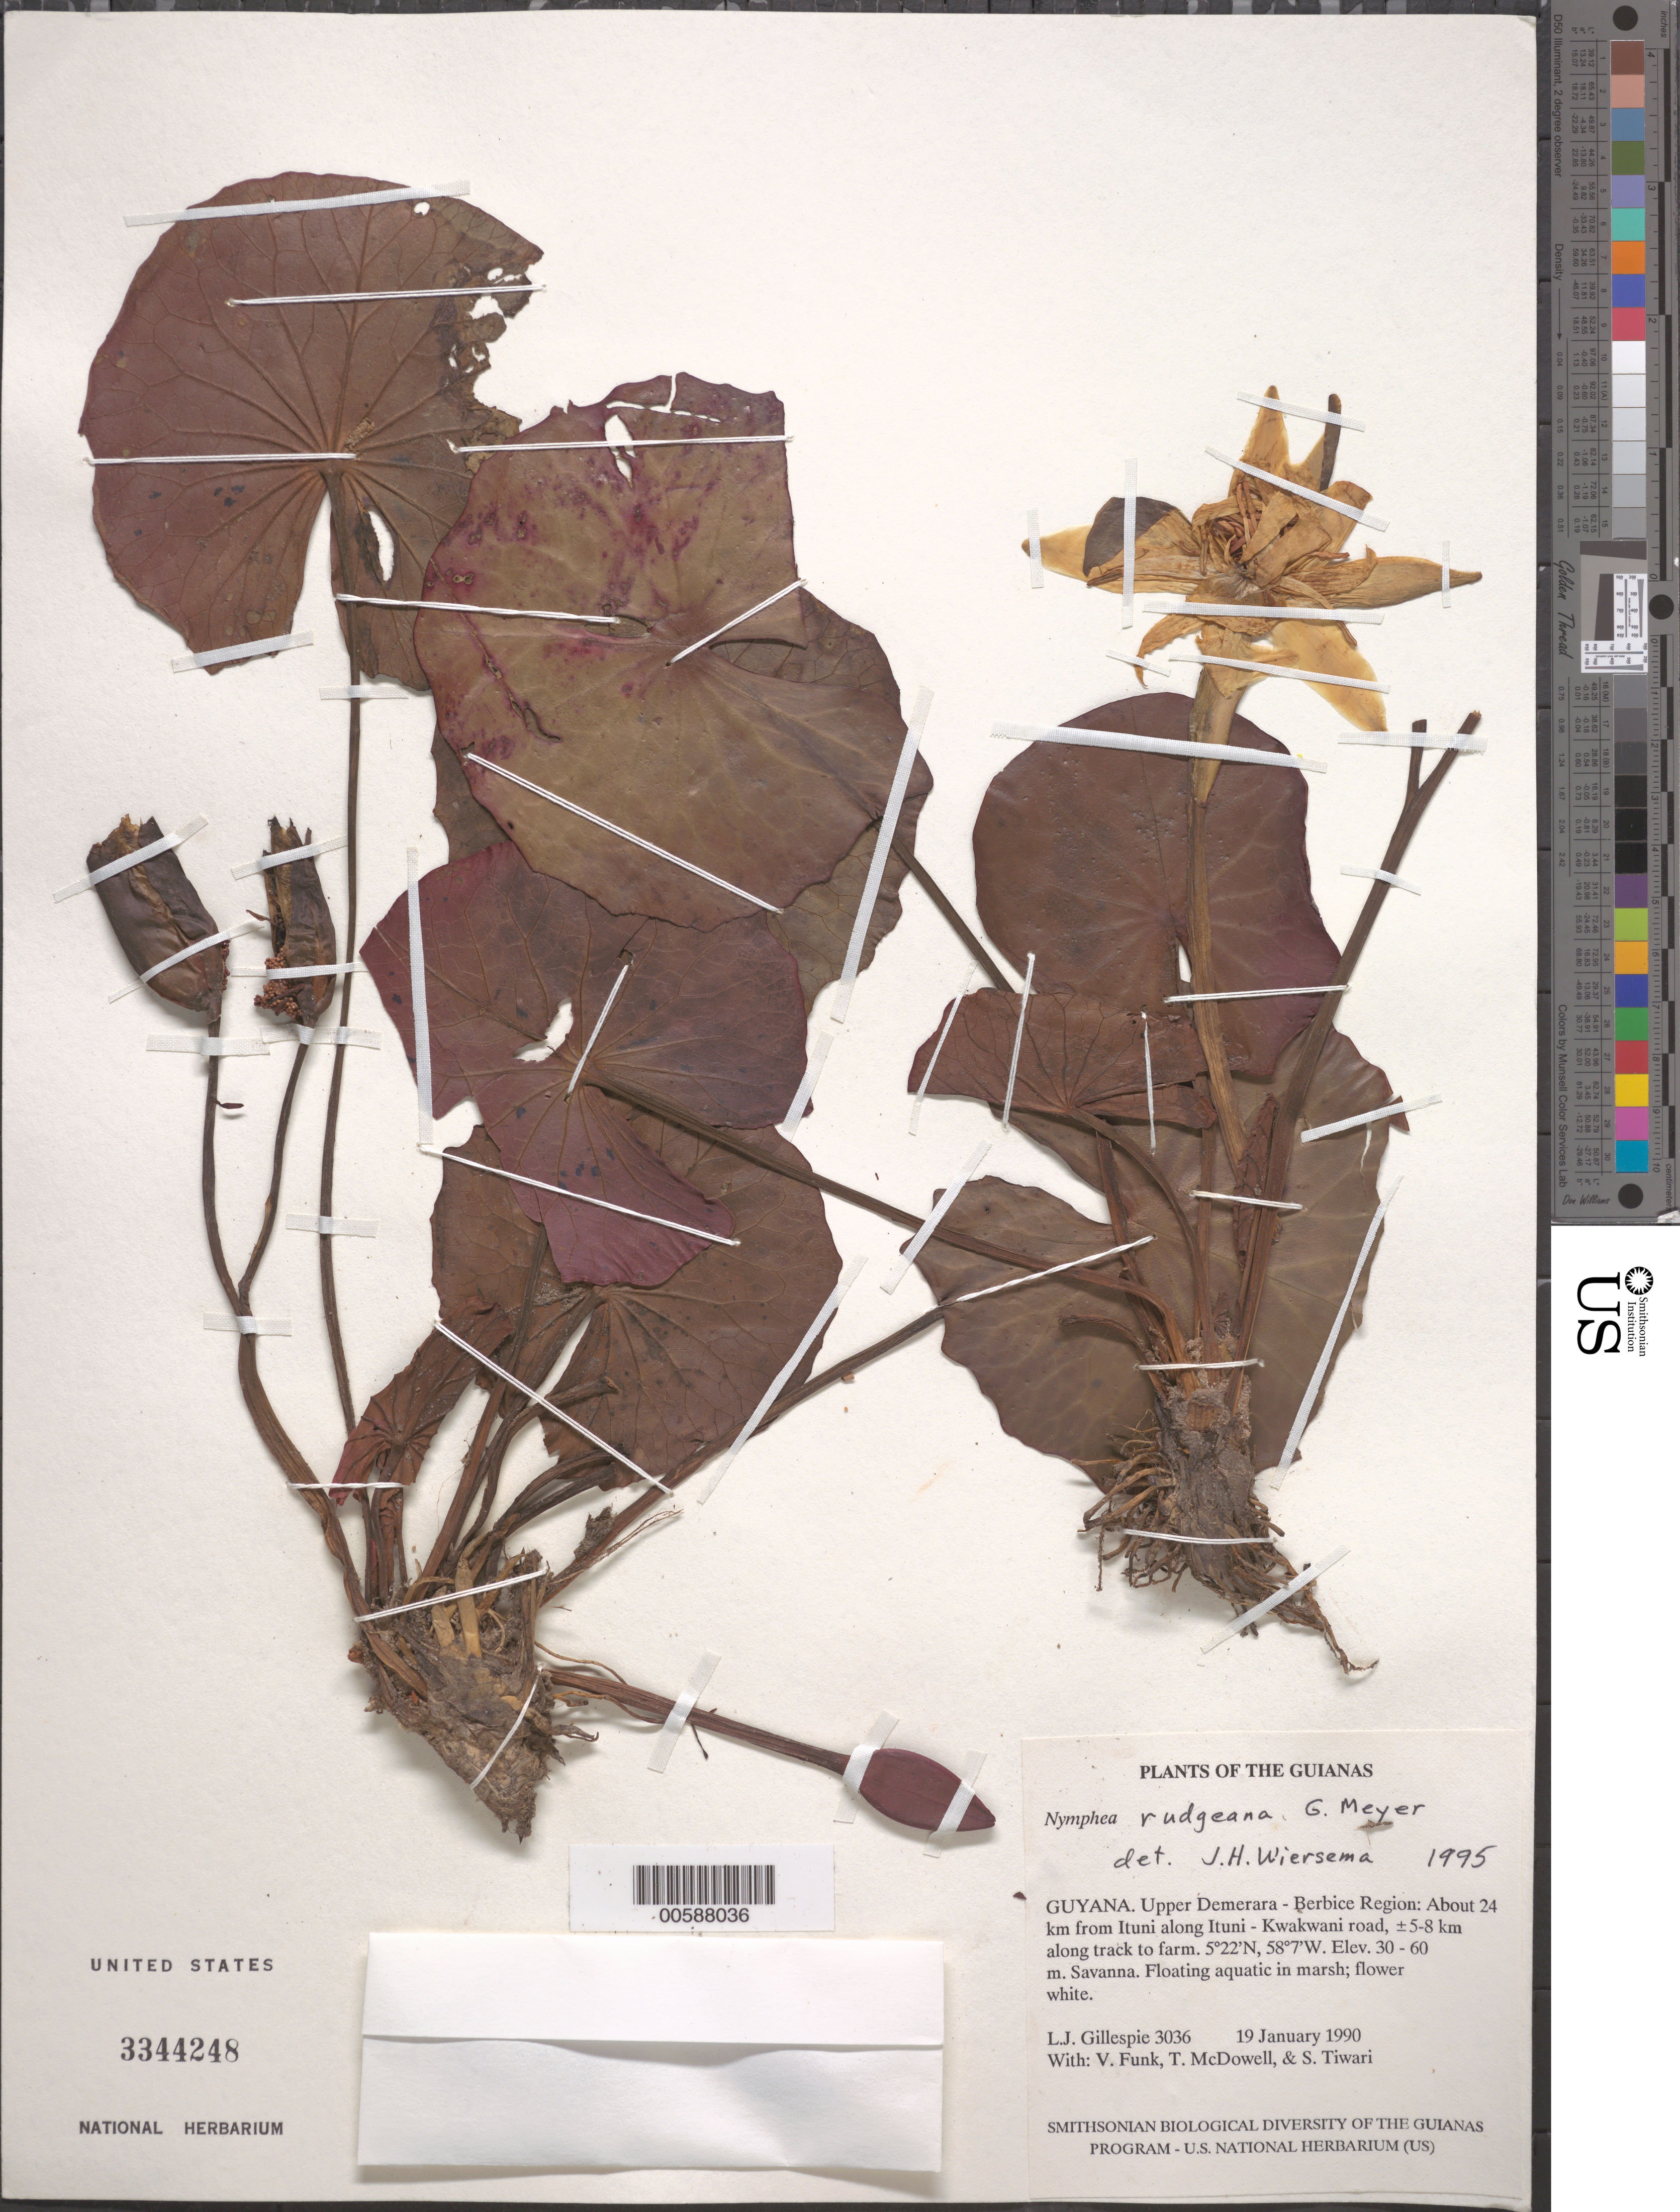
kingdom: Plantae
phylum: Tracheophyta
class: Magnoliopsida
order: Nymphaeales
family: Nymphaeaceae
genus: Nymphaea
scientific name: Nymphaea rudgeana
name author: G. Mey.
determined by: Wiersema, John H.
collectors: L. J. Gillespie, V. Funk, T. McDowell & S. Tiwari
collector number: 3036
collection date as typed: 19 January 1990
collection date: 1990-01-19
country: Guyana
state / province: U. Demerara-Berbice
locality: About 24 km from Ituni along Ituni - Kwakwani road, ±5-8 km along track to farm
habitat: Savanna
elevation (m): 30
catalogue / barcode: US 3344248